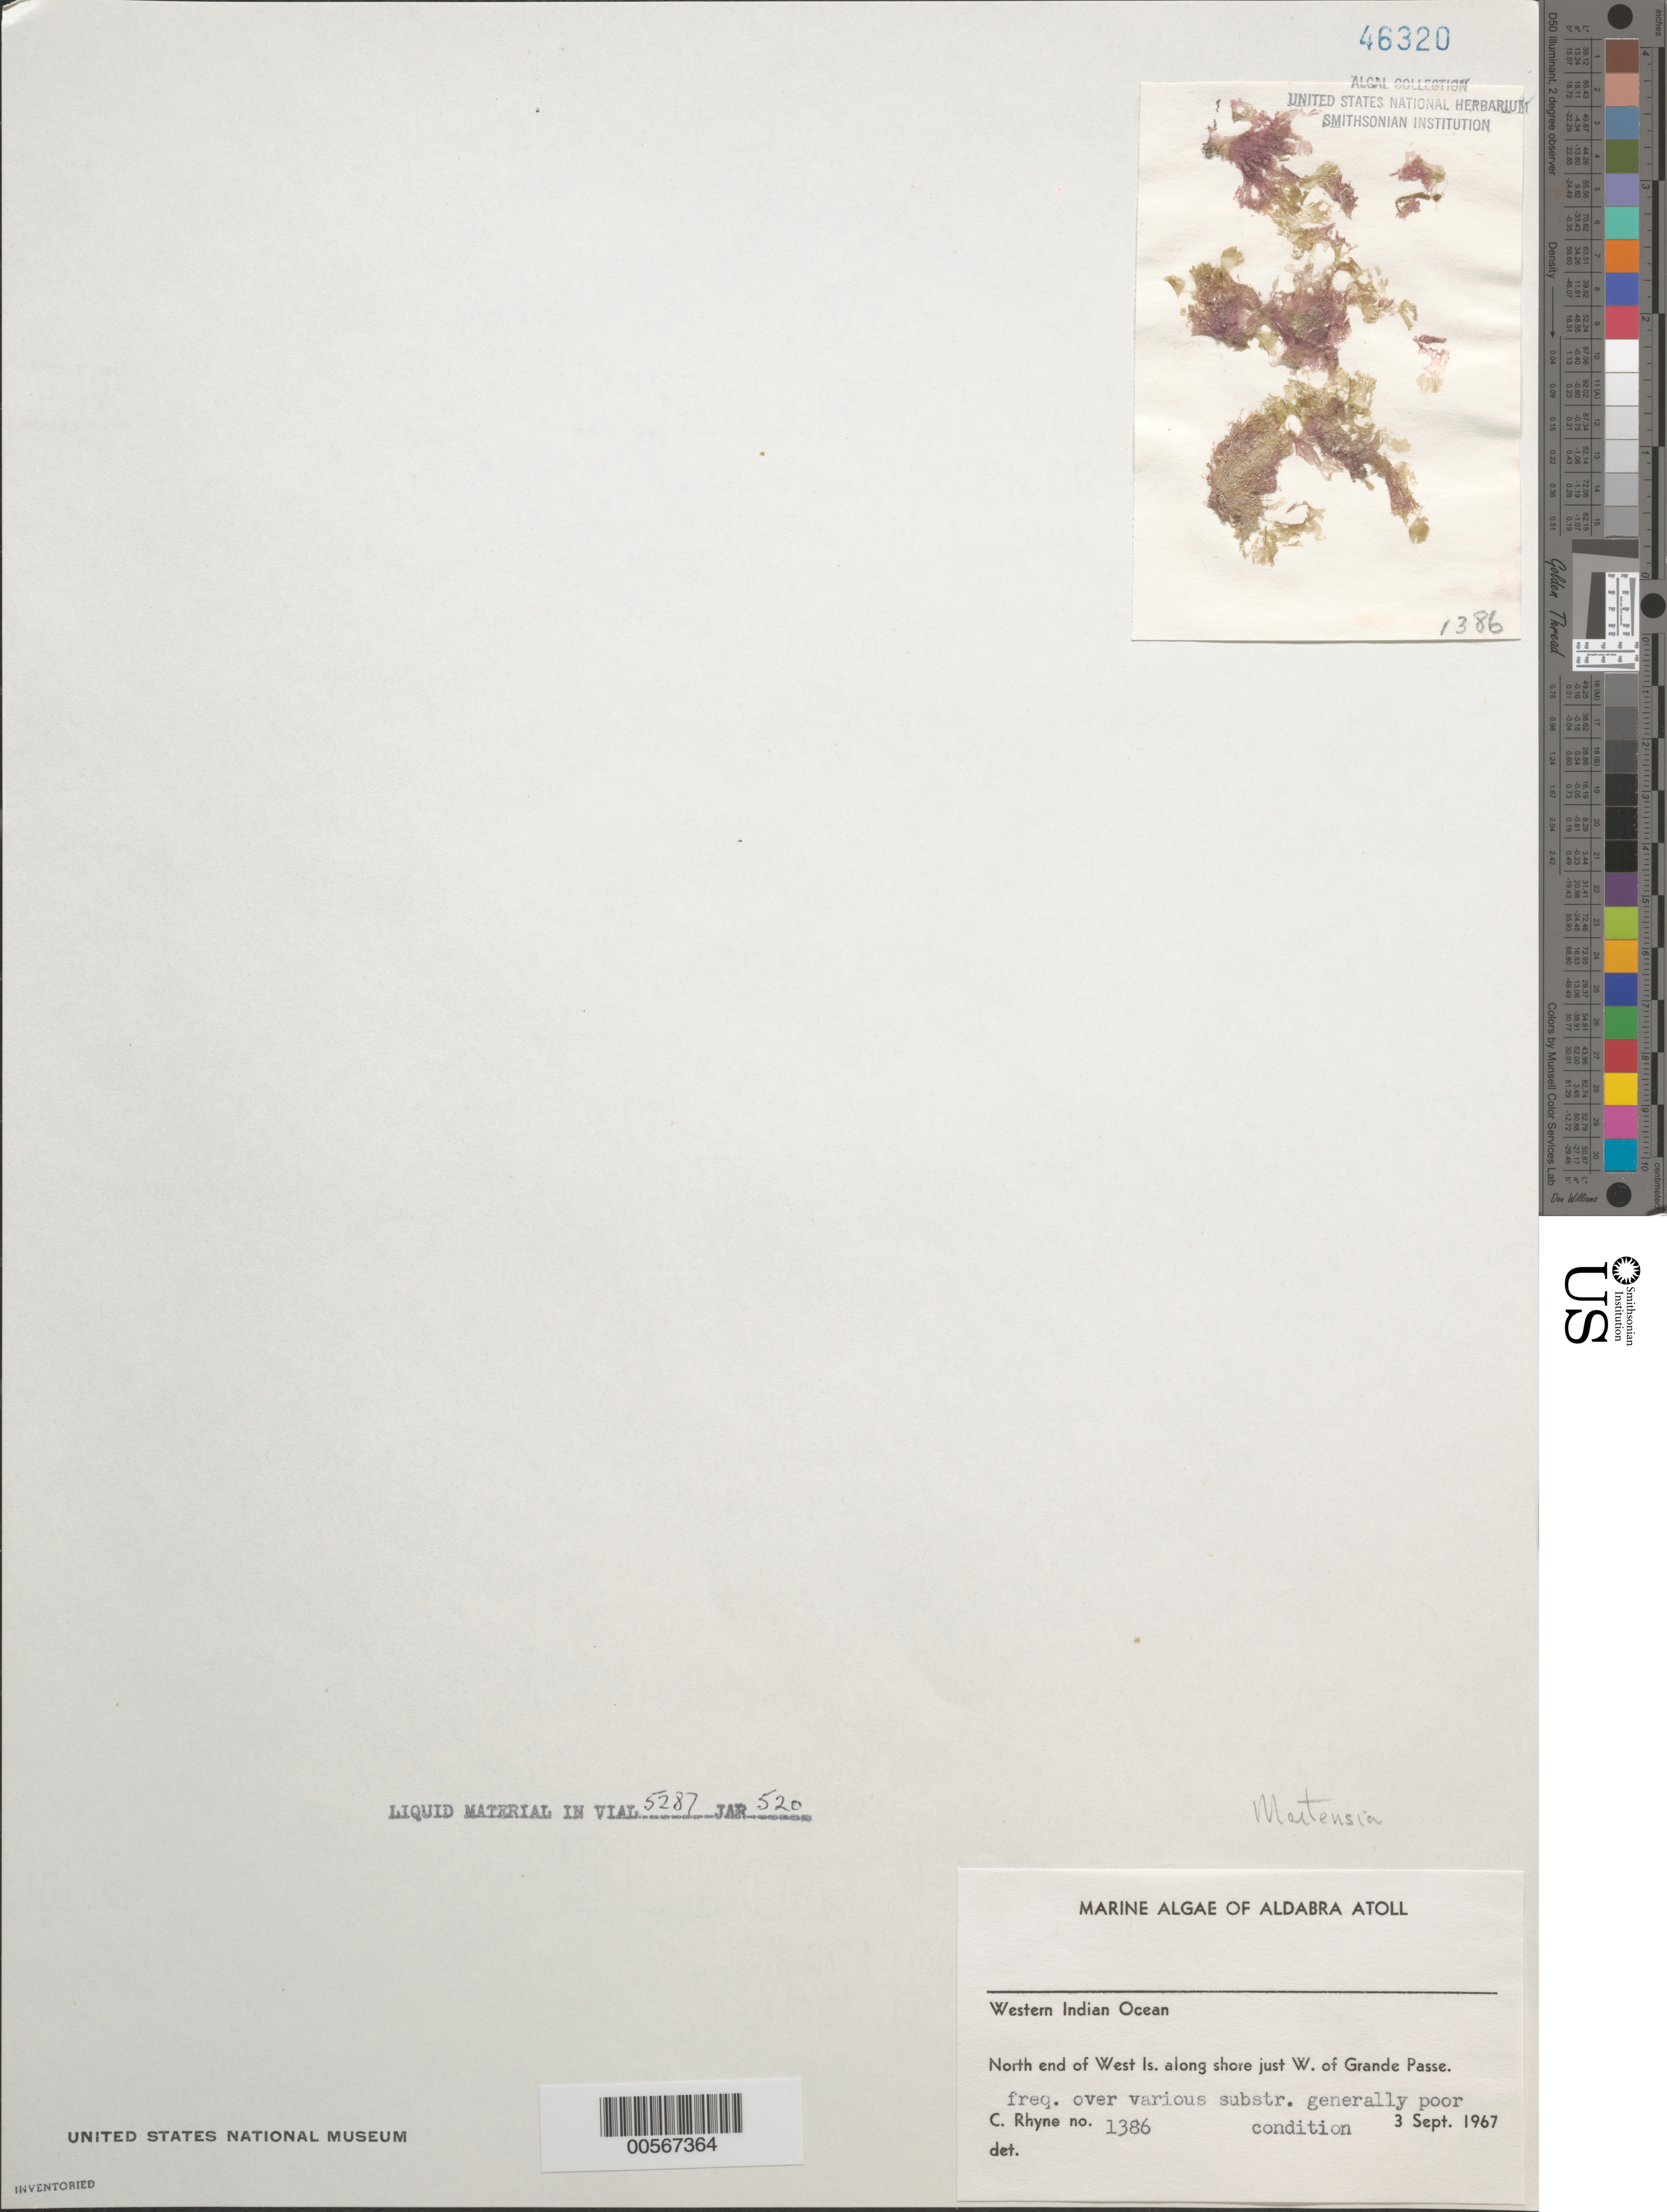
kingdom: Plantae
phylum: Rhodophyta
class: Florideophyceae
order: Ceramiales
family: Delesseriaceae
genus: Martensia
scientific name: Martensia sp.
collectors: C. Rhyne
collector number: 1386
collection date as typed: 03 Sep 1967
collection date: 1967-09-03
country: Seychelles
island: Aldabra Atoll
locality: West Islet, Just west of Grande Pass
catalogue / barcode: US 46320